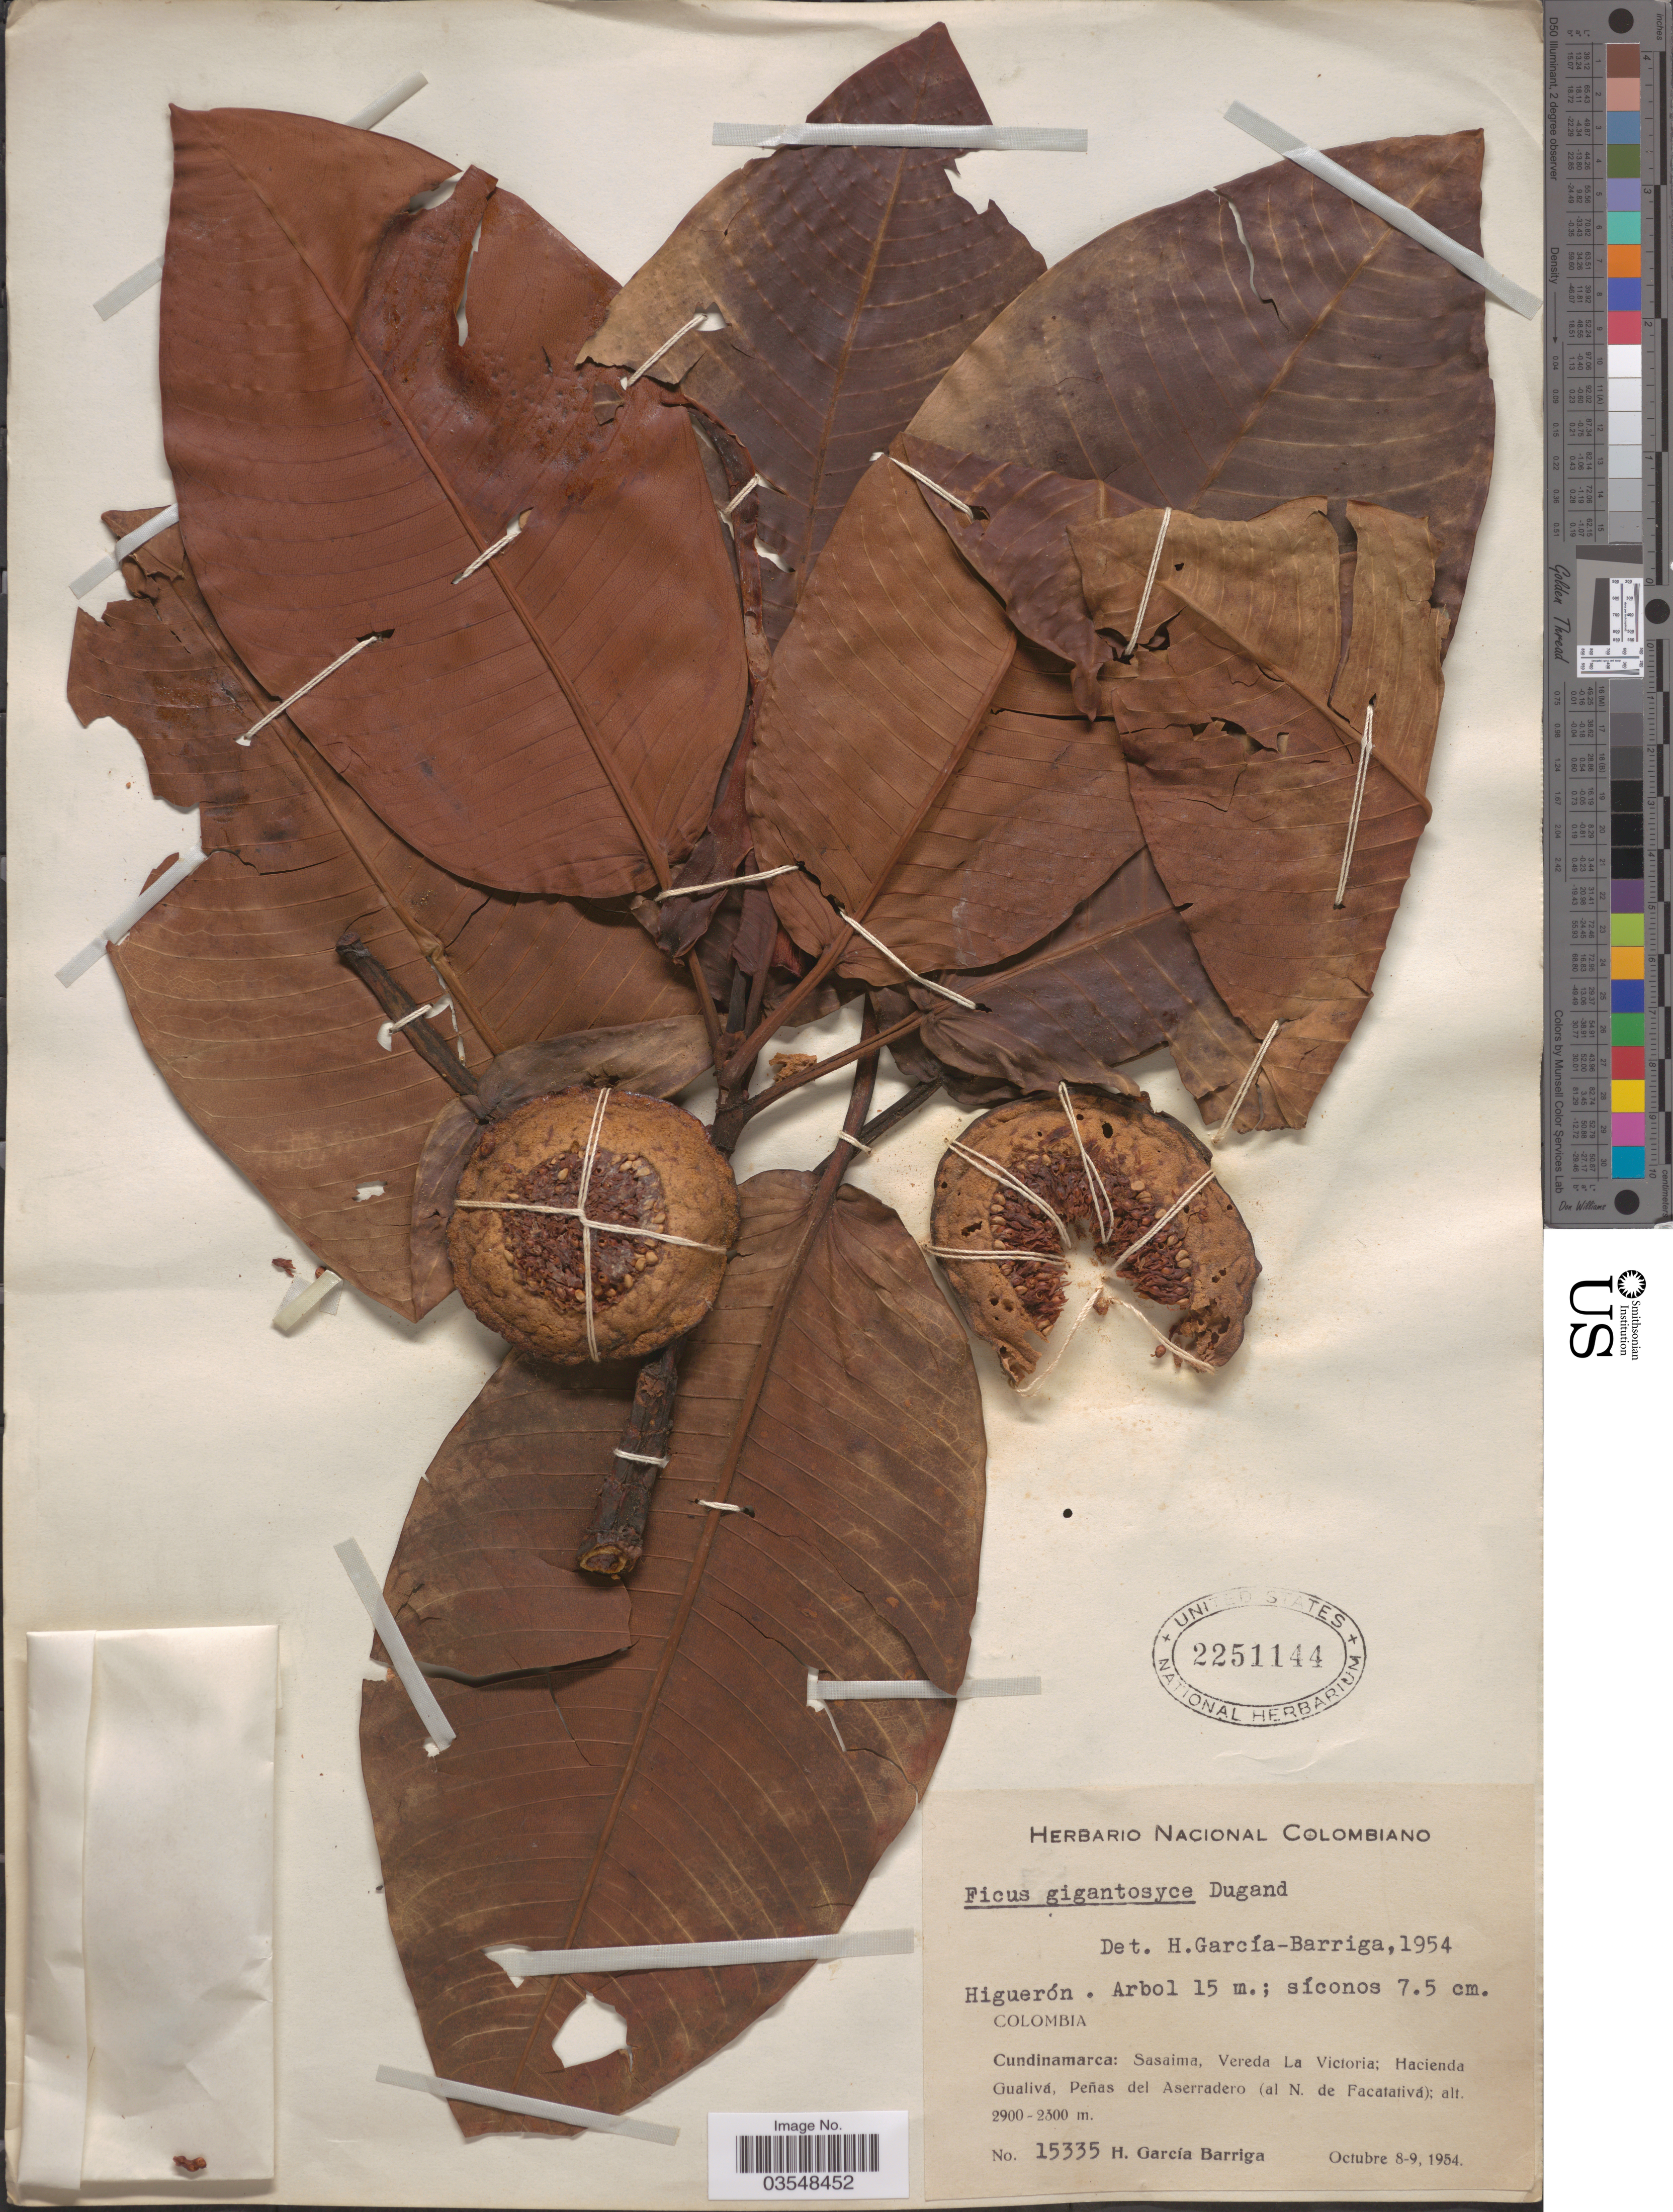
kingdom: Plantae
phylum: Tracheophyta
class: Magnoliopsida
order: Rosales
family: Moraceae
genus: Ficus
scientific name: Ficus gigantosyce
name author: Dugand G.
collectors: H. García Barriga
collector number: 15335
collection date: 1954-10-08/1954-10-09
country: Colombia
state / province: Cundinamarca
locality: Sasaima, Vereda La Victoria; Hacienda Gualivá, Peñas del Aserradero (al N. de Facatativá).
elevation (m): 2300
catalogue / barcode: US 2251144